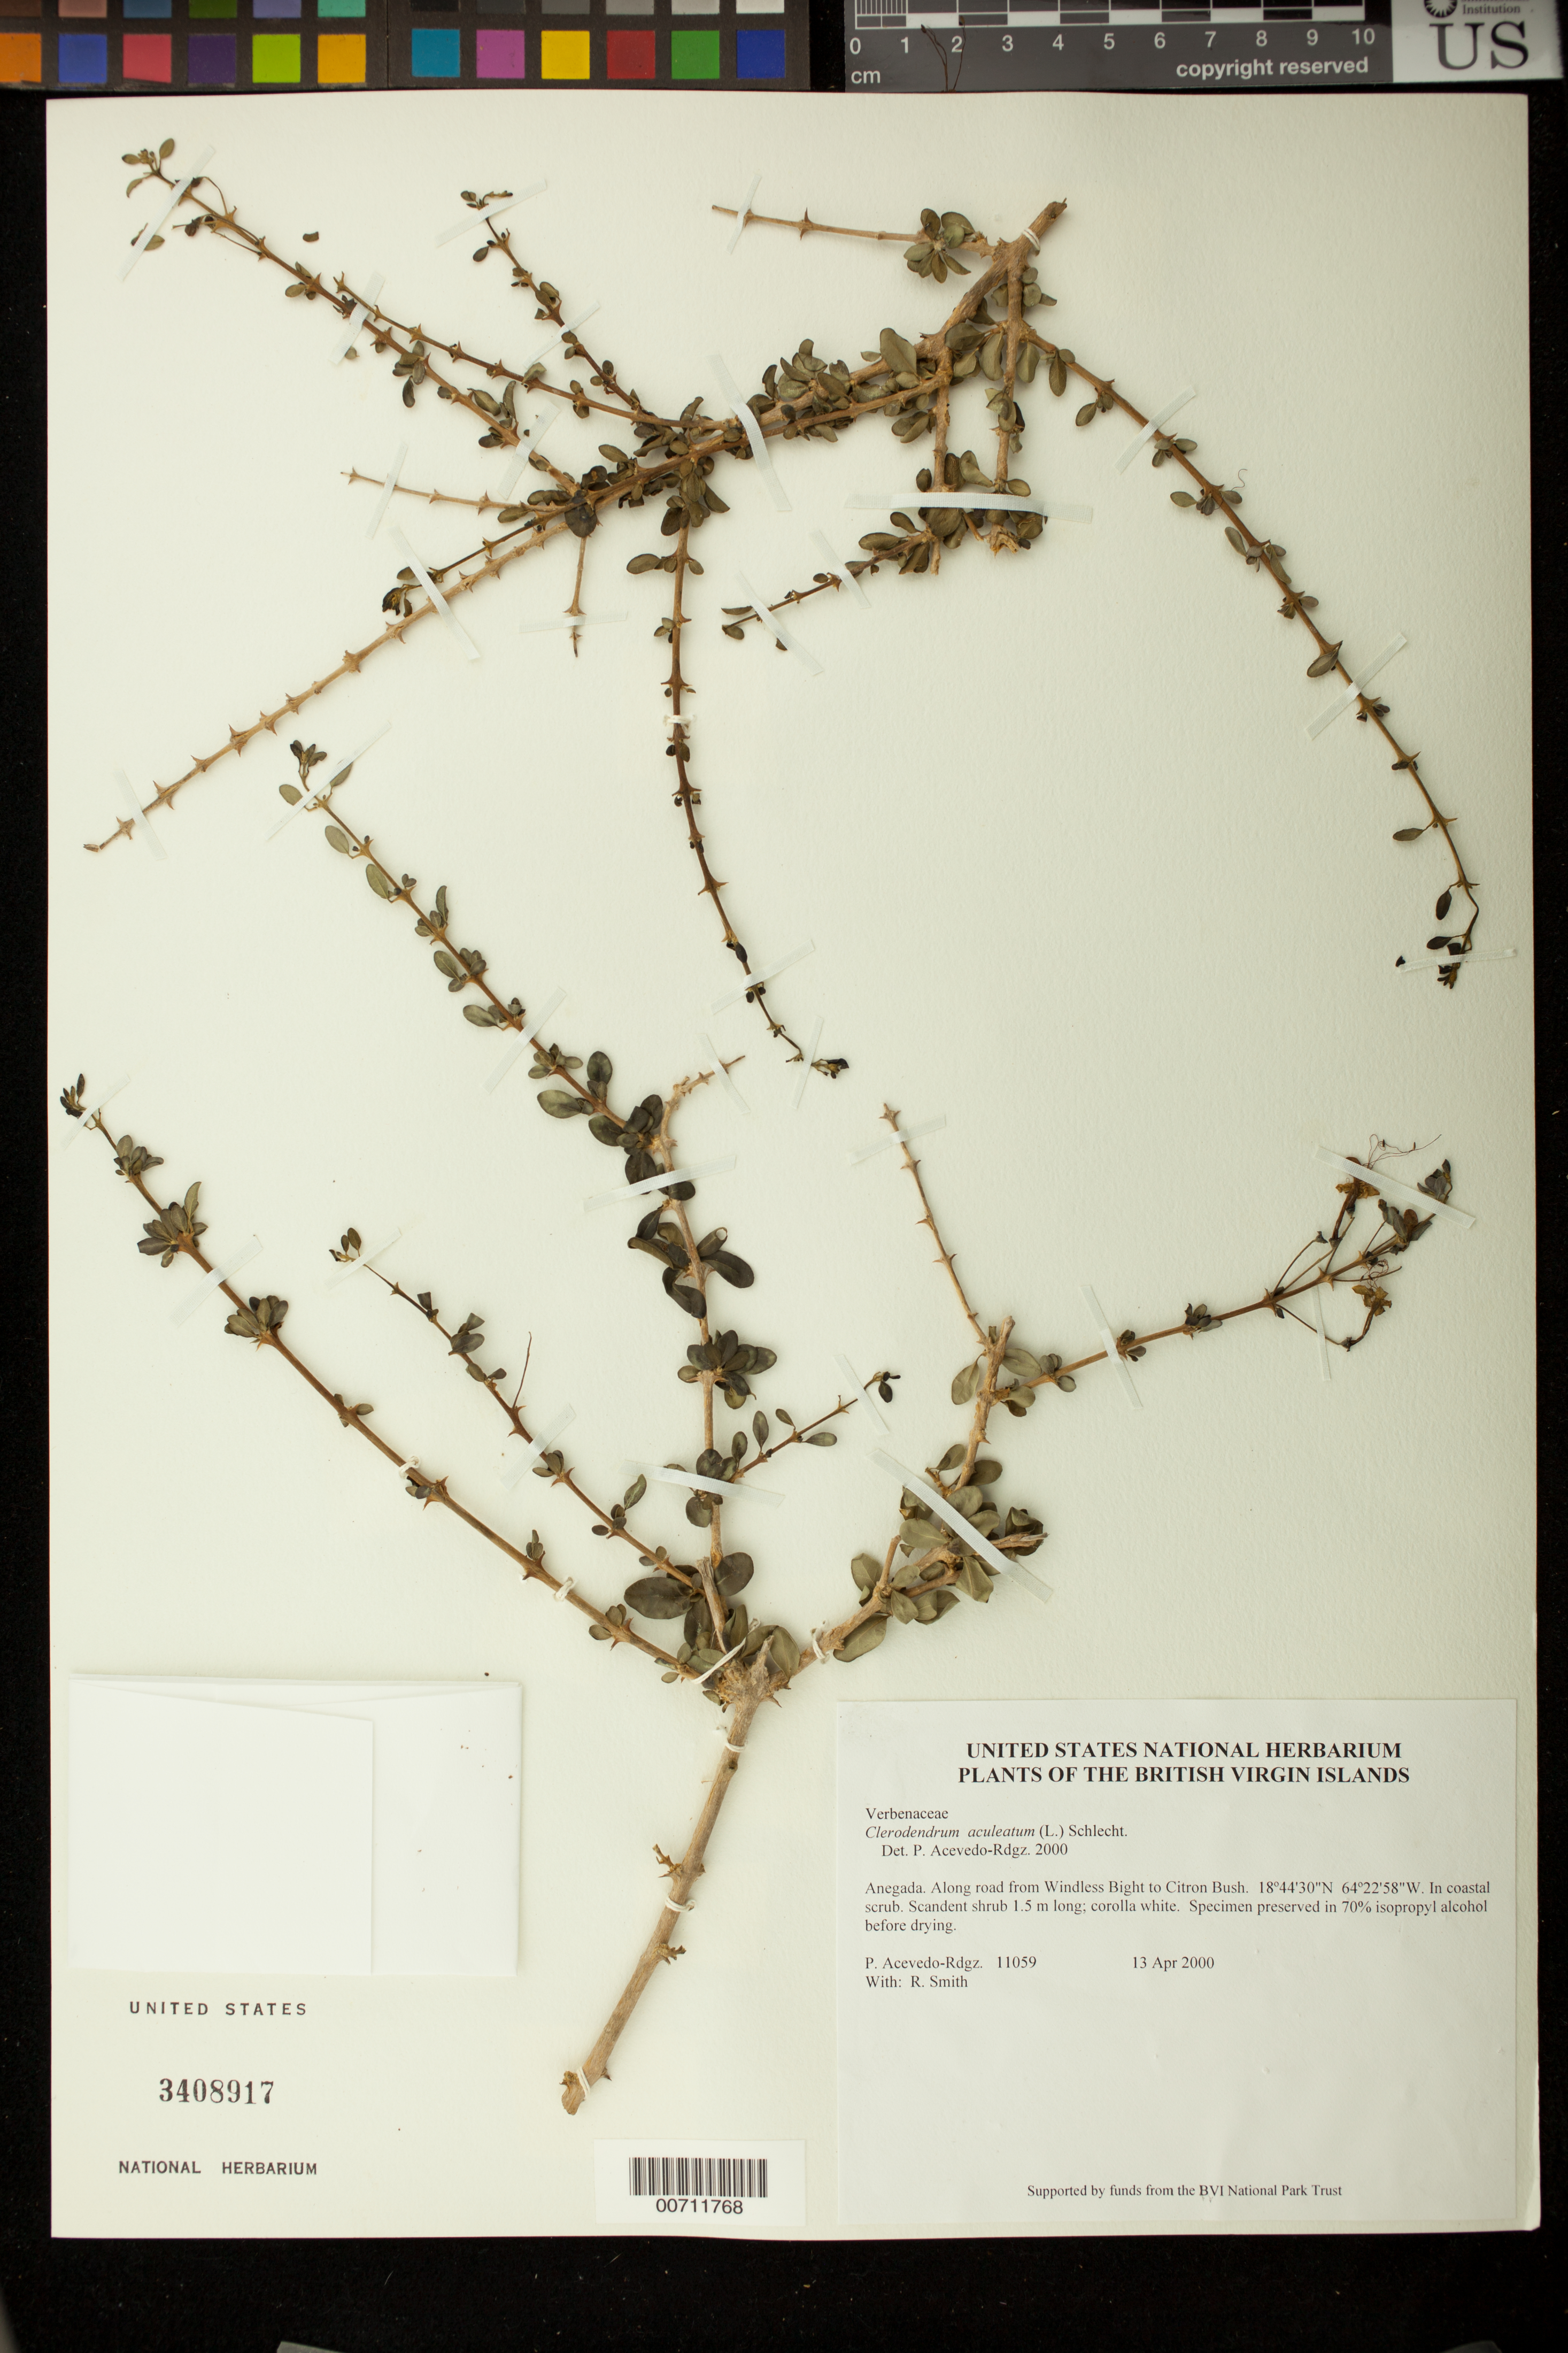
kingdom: Plantae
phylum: Tracheophyta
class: Magnoliopsida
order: Lamiales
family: Lamiaceae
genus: Clerodendrum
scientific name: Clerodendrum aculeatum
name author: (L.) Schltdl.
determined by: Acevedo-Rodríguez, P., (BOT), Smithsonian Institution - National Museum of Natural History (UNITED STATES)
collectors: P. Acevedo-Rodr. & R. Smith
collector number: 11059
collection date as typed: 13 Apr 2000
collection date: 2000-04-13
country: British Virgin Islands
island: Anegada I.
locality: Along road from Windless Bight to Citron Bush.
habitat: In coastal scrub.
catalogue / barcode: US 3408917